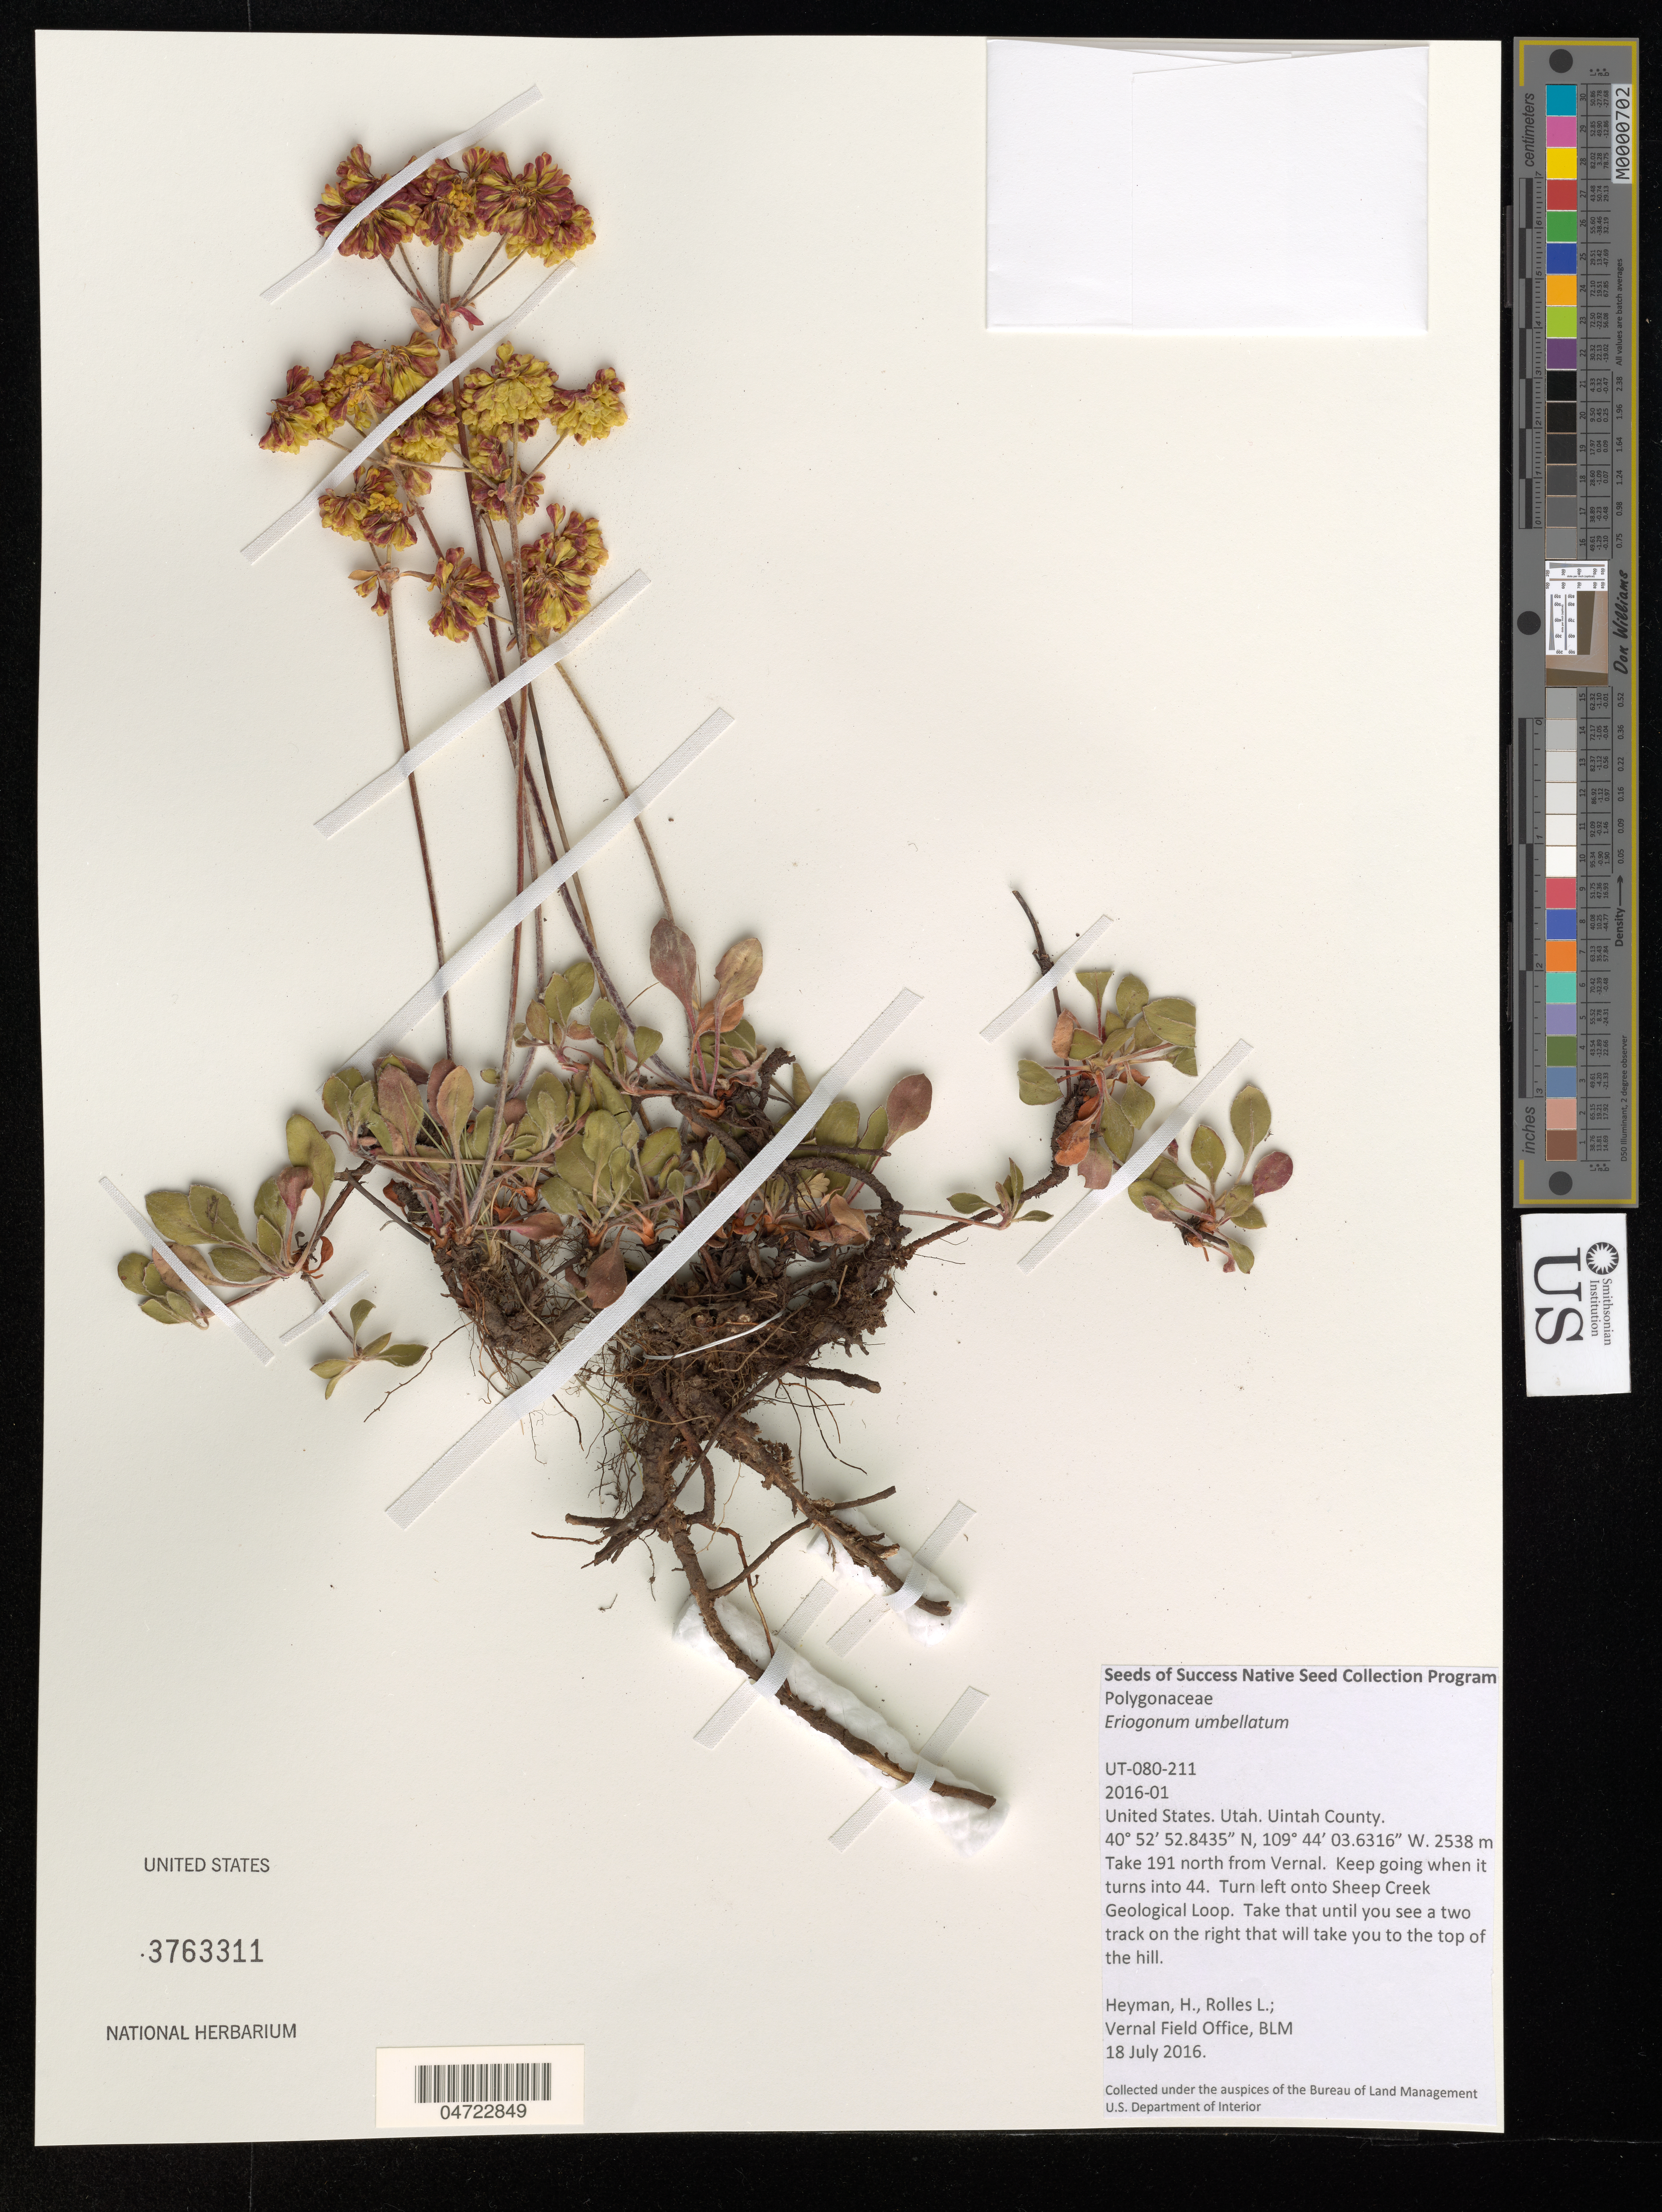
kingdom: Plantae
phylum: Tracheophyta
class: Magnoliopsida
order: Caryophyllales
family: Polygonaceae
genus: Eriogonum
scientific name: Eriogonum umbellatum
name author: Torr.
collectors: H. Heyman & L. Rolles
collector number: UT-080-211/2016-01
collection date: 2016-07-18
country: United States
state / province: Utah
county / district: Uintah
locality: Uintah County. Take 191 north from Vernal. Keep going when it turns into 44. Turn left onto Sheep Creek Geological Loop. Take that until you see a two track on the right that will take you to the top of the hill.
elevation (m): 2538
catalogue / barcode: US 3763311